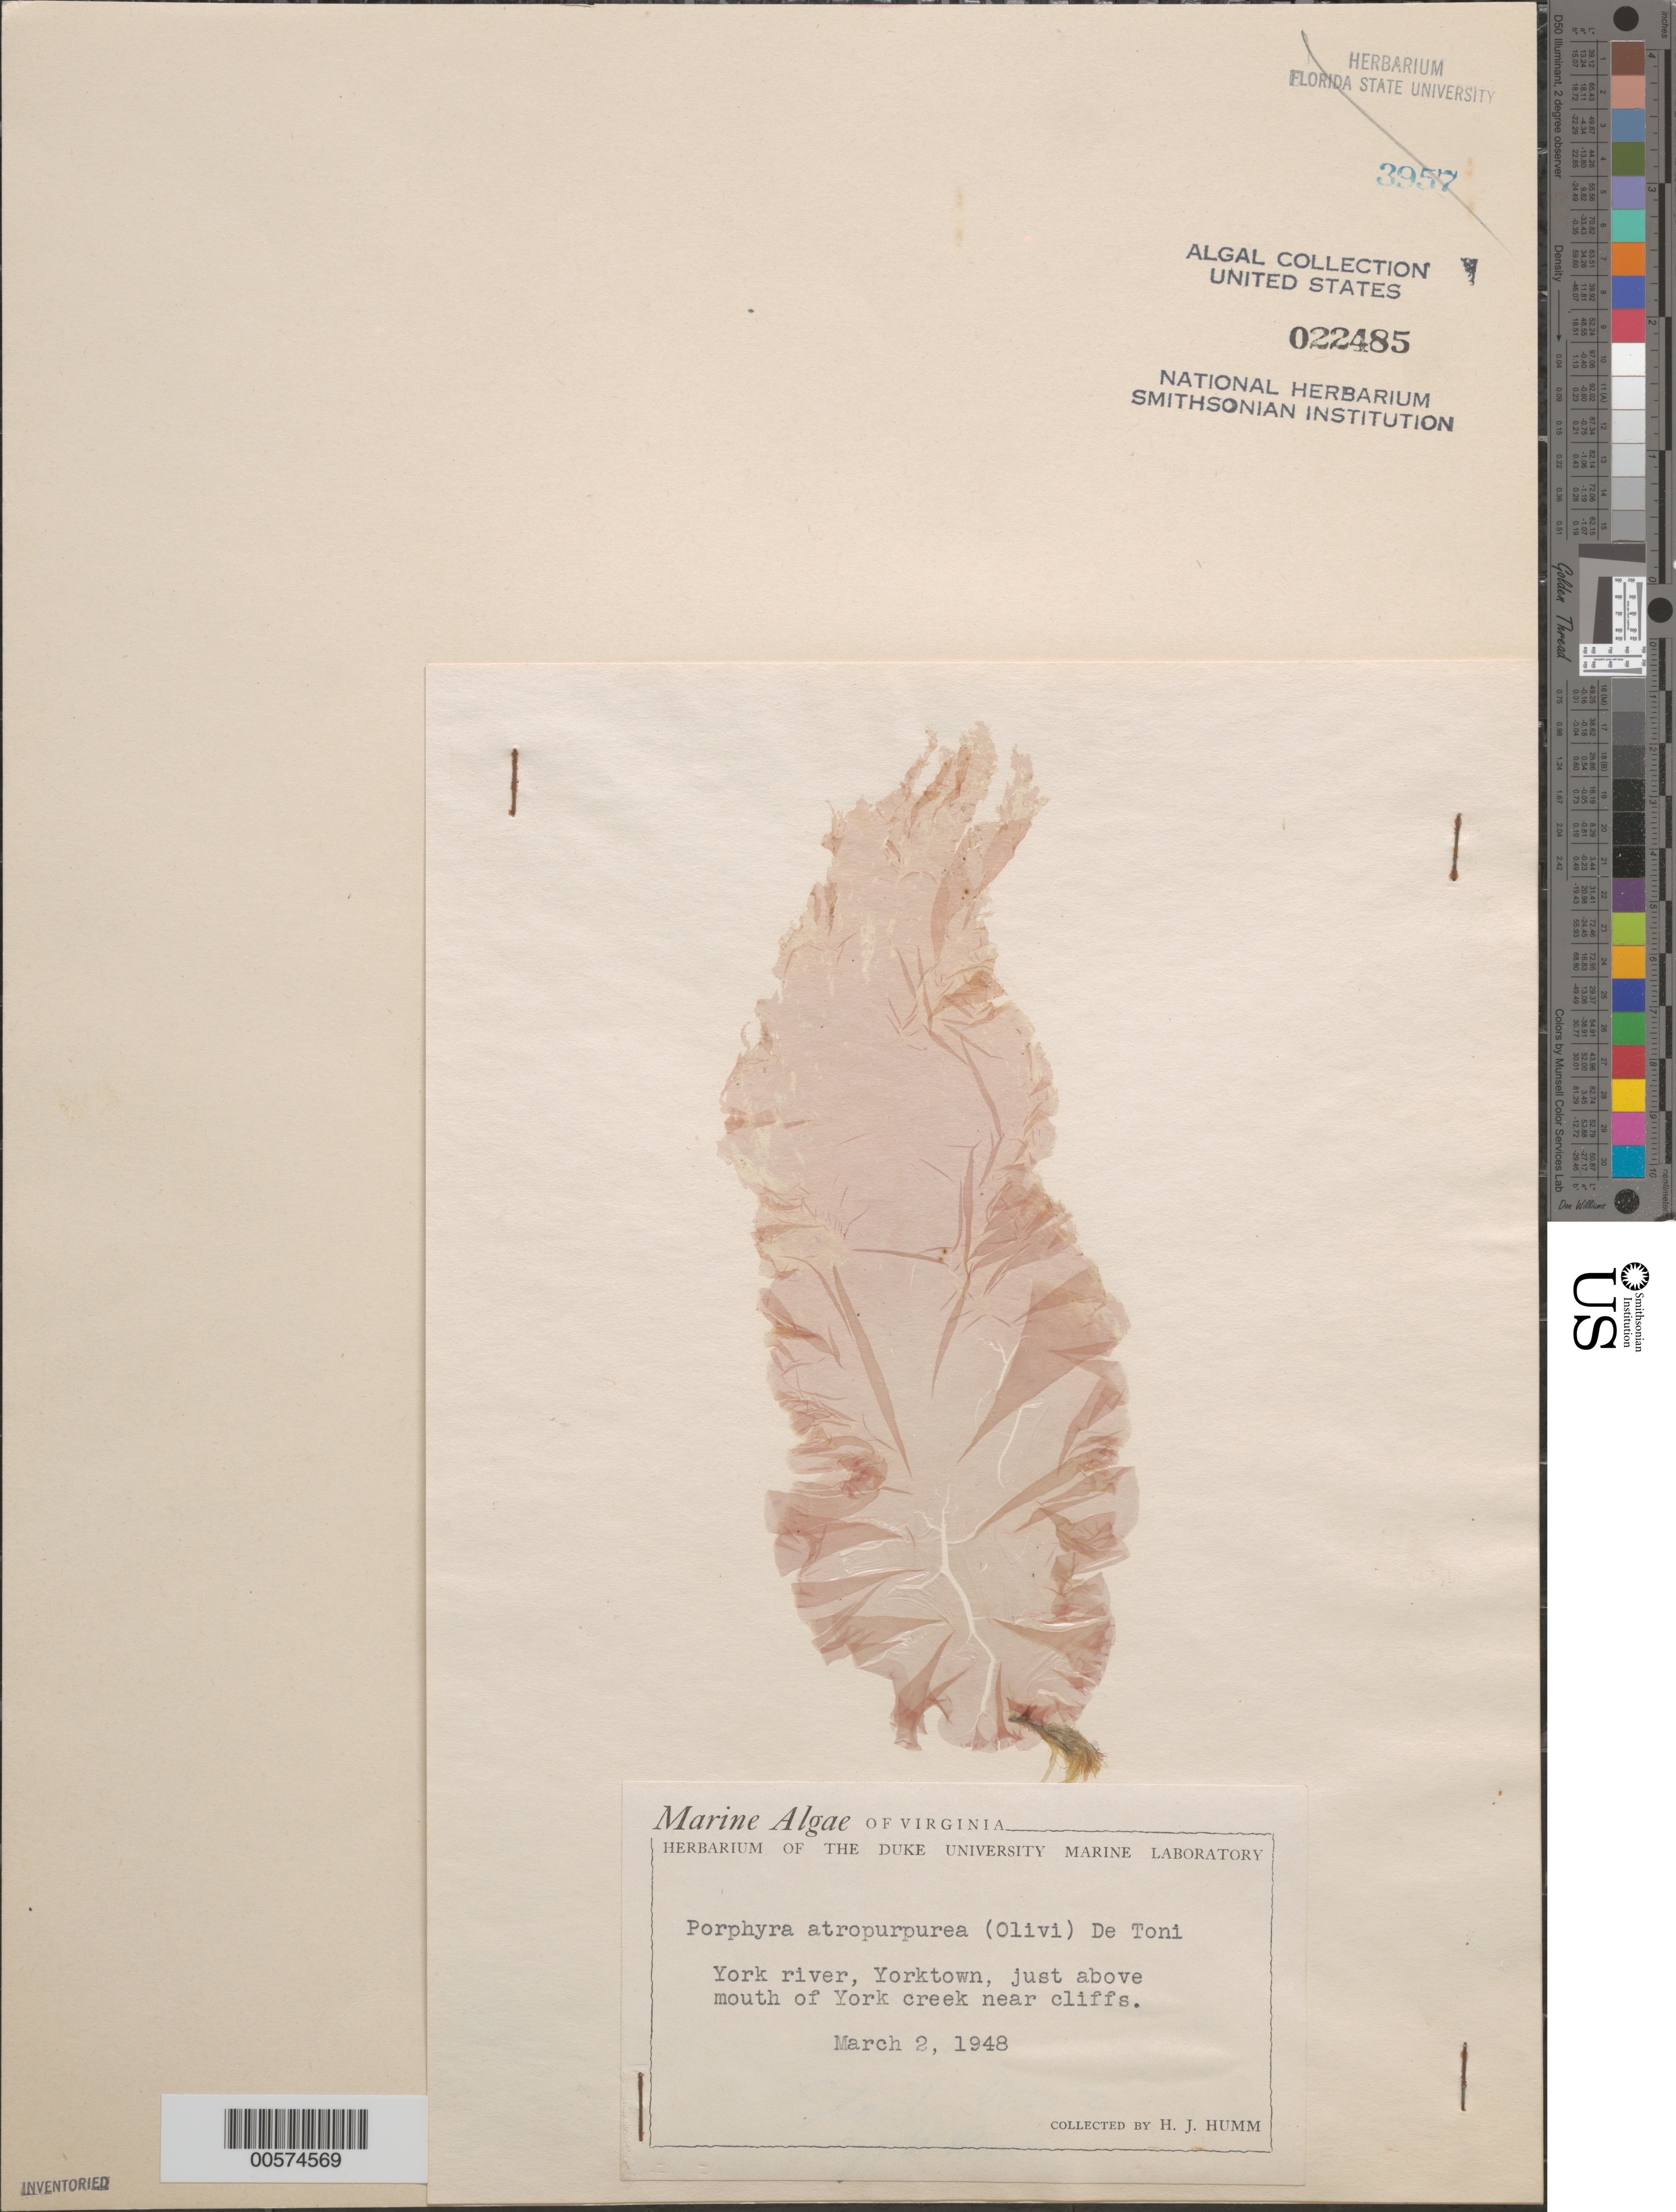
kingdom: Plantae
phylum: Rhodophyta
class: Bangiophyceae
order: Bangiales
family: Bangiaceae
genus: Porphyra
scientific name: Porphyra atropurpurea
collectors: H. J. Humm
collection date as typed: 02 Mar 1948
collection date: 1948-03-02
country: United States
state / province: Virginia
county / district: York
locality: York River, Yorktown, just above York Creek mouth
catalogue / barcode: US 22485